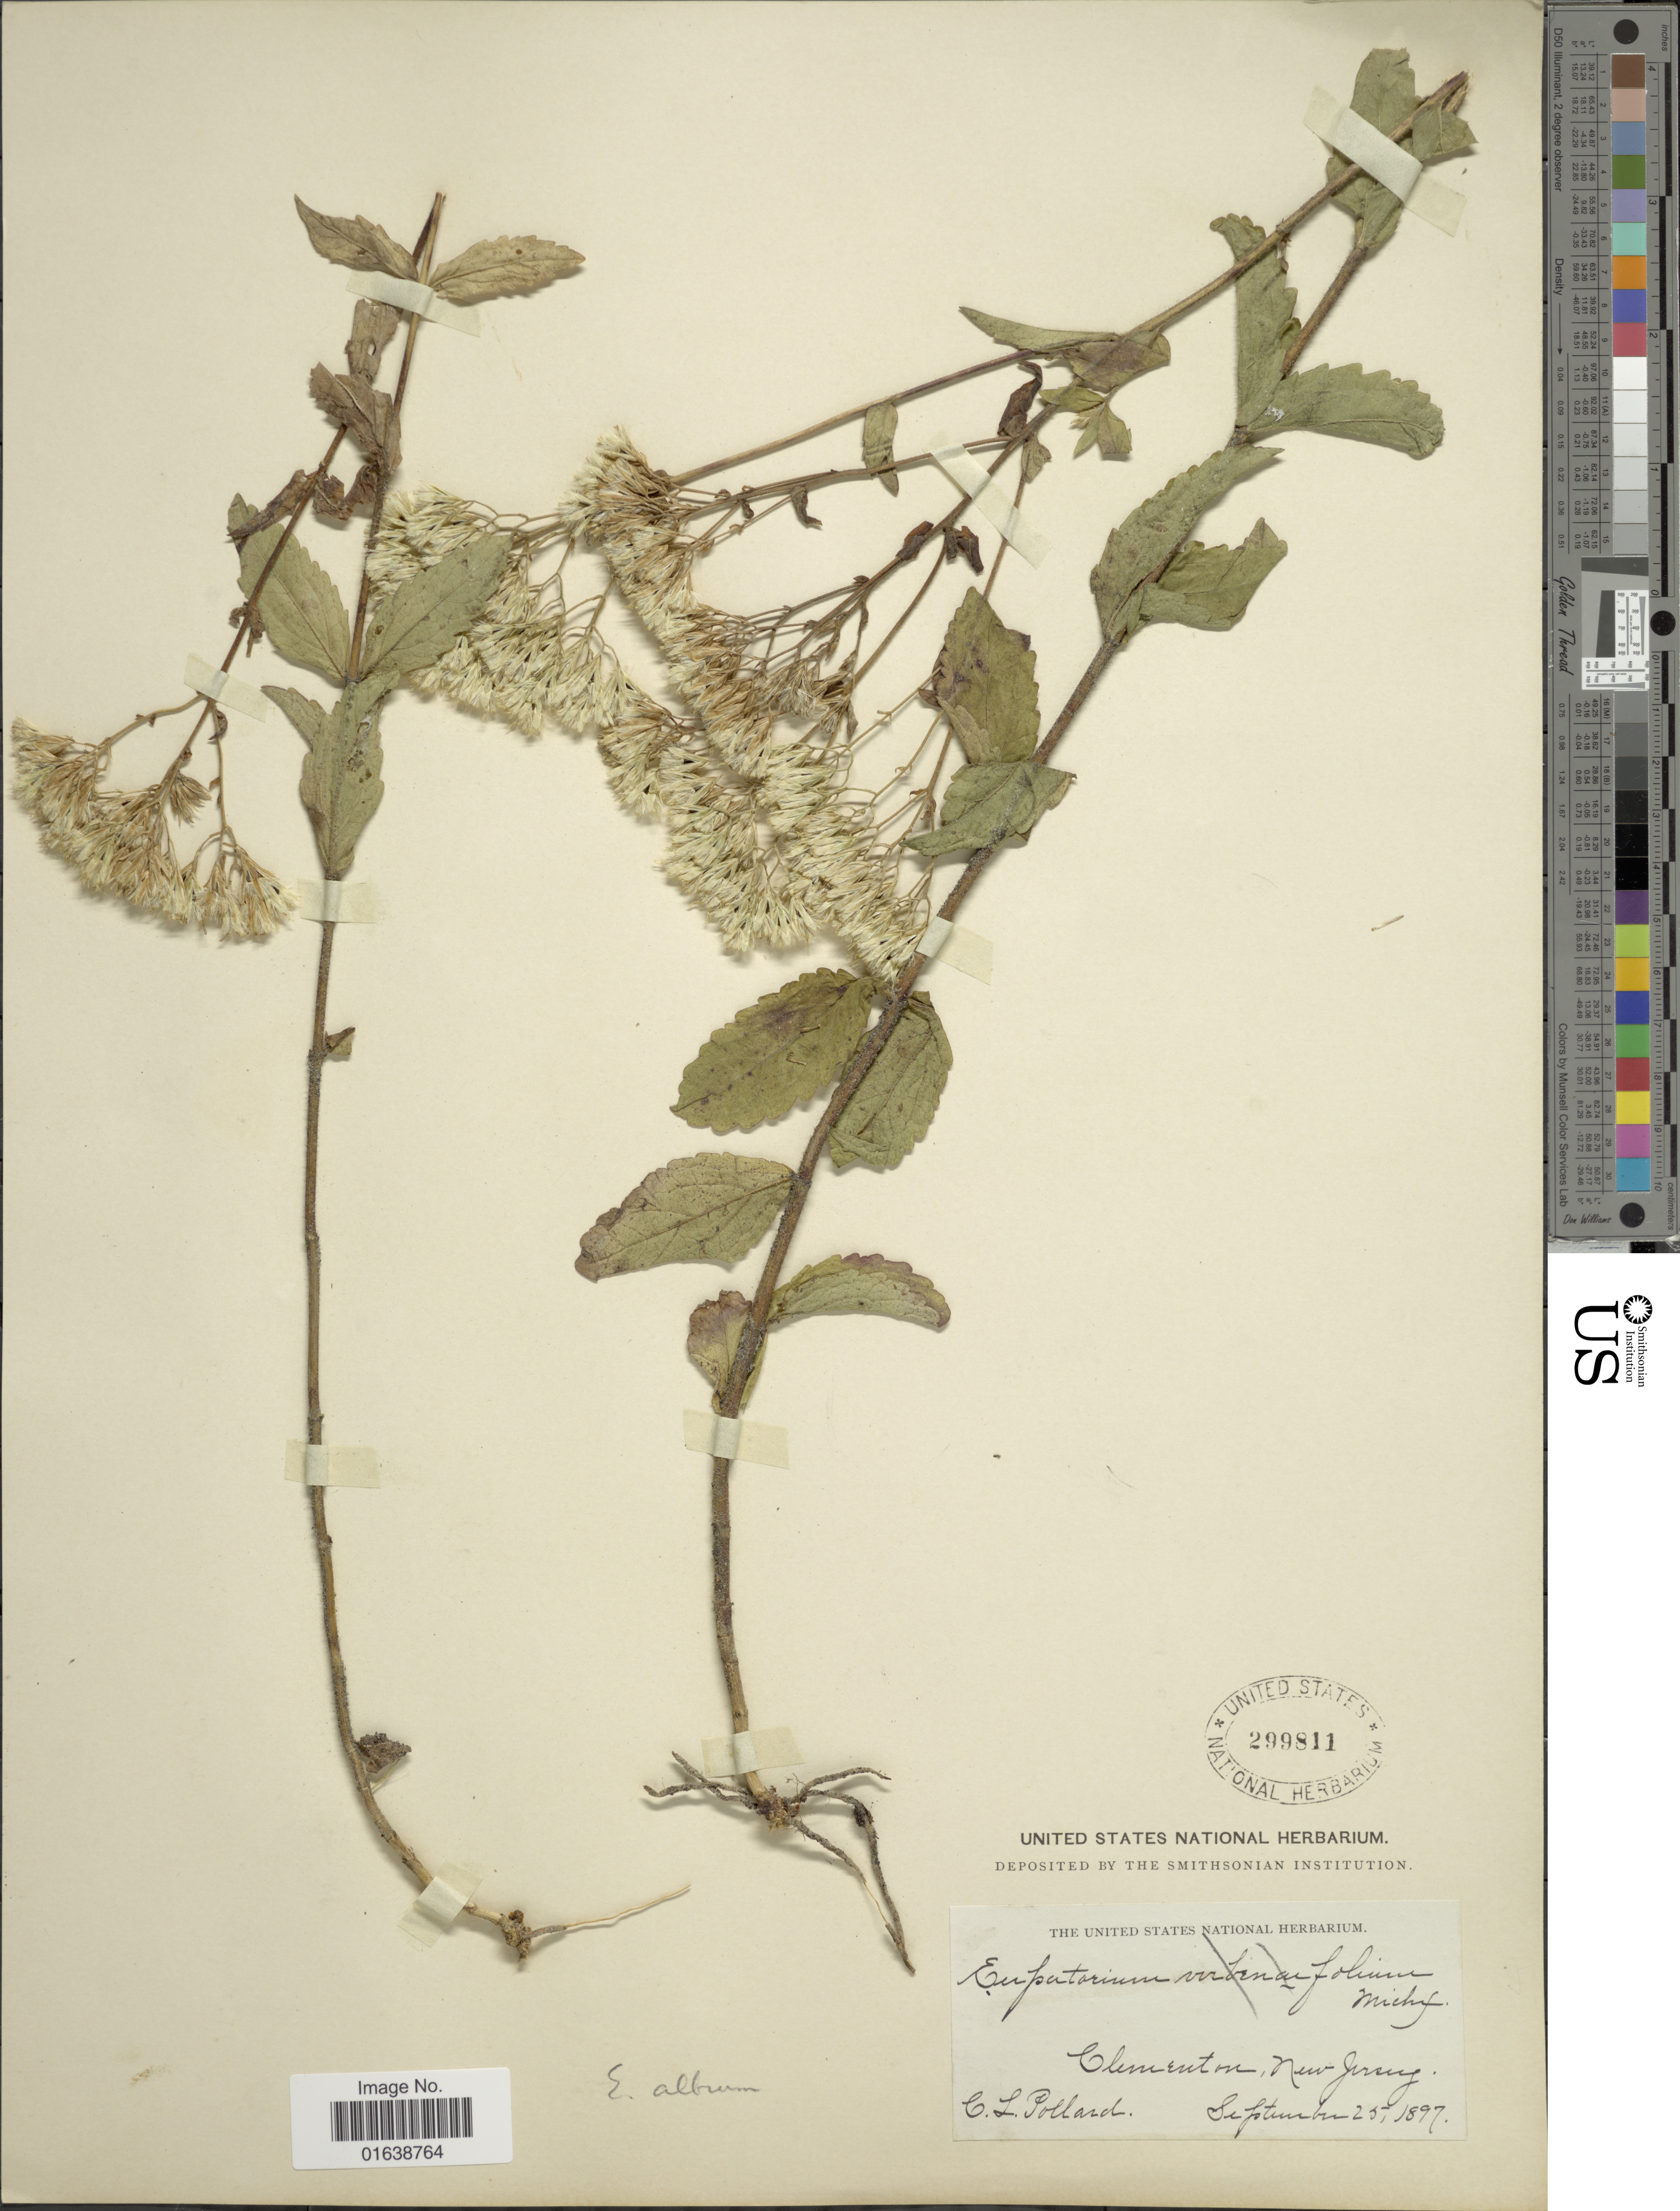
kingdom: Plantae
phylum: Tracheophyta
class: Magnoliopsida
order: Asterales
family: Asteraceae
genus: Eupatorium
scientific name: Eupatorium album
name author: L.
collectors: C. L. Pollard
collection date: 1897-08-25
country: United States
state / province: New Jersey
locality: Clementon, New Jersey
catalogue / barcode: US 299811